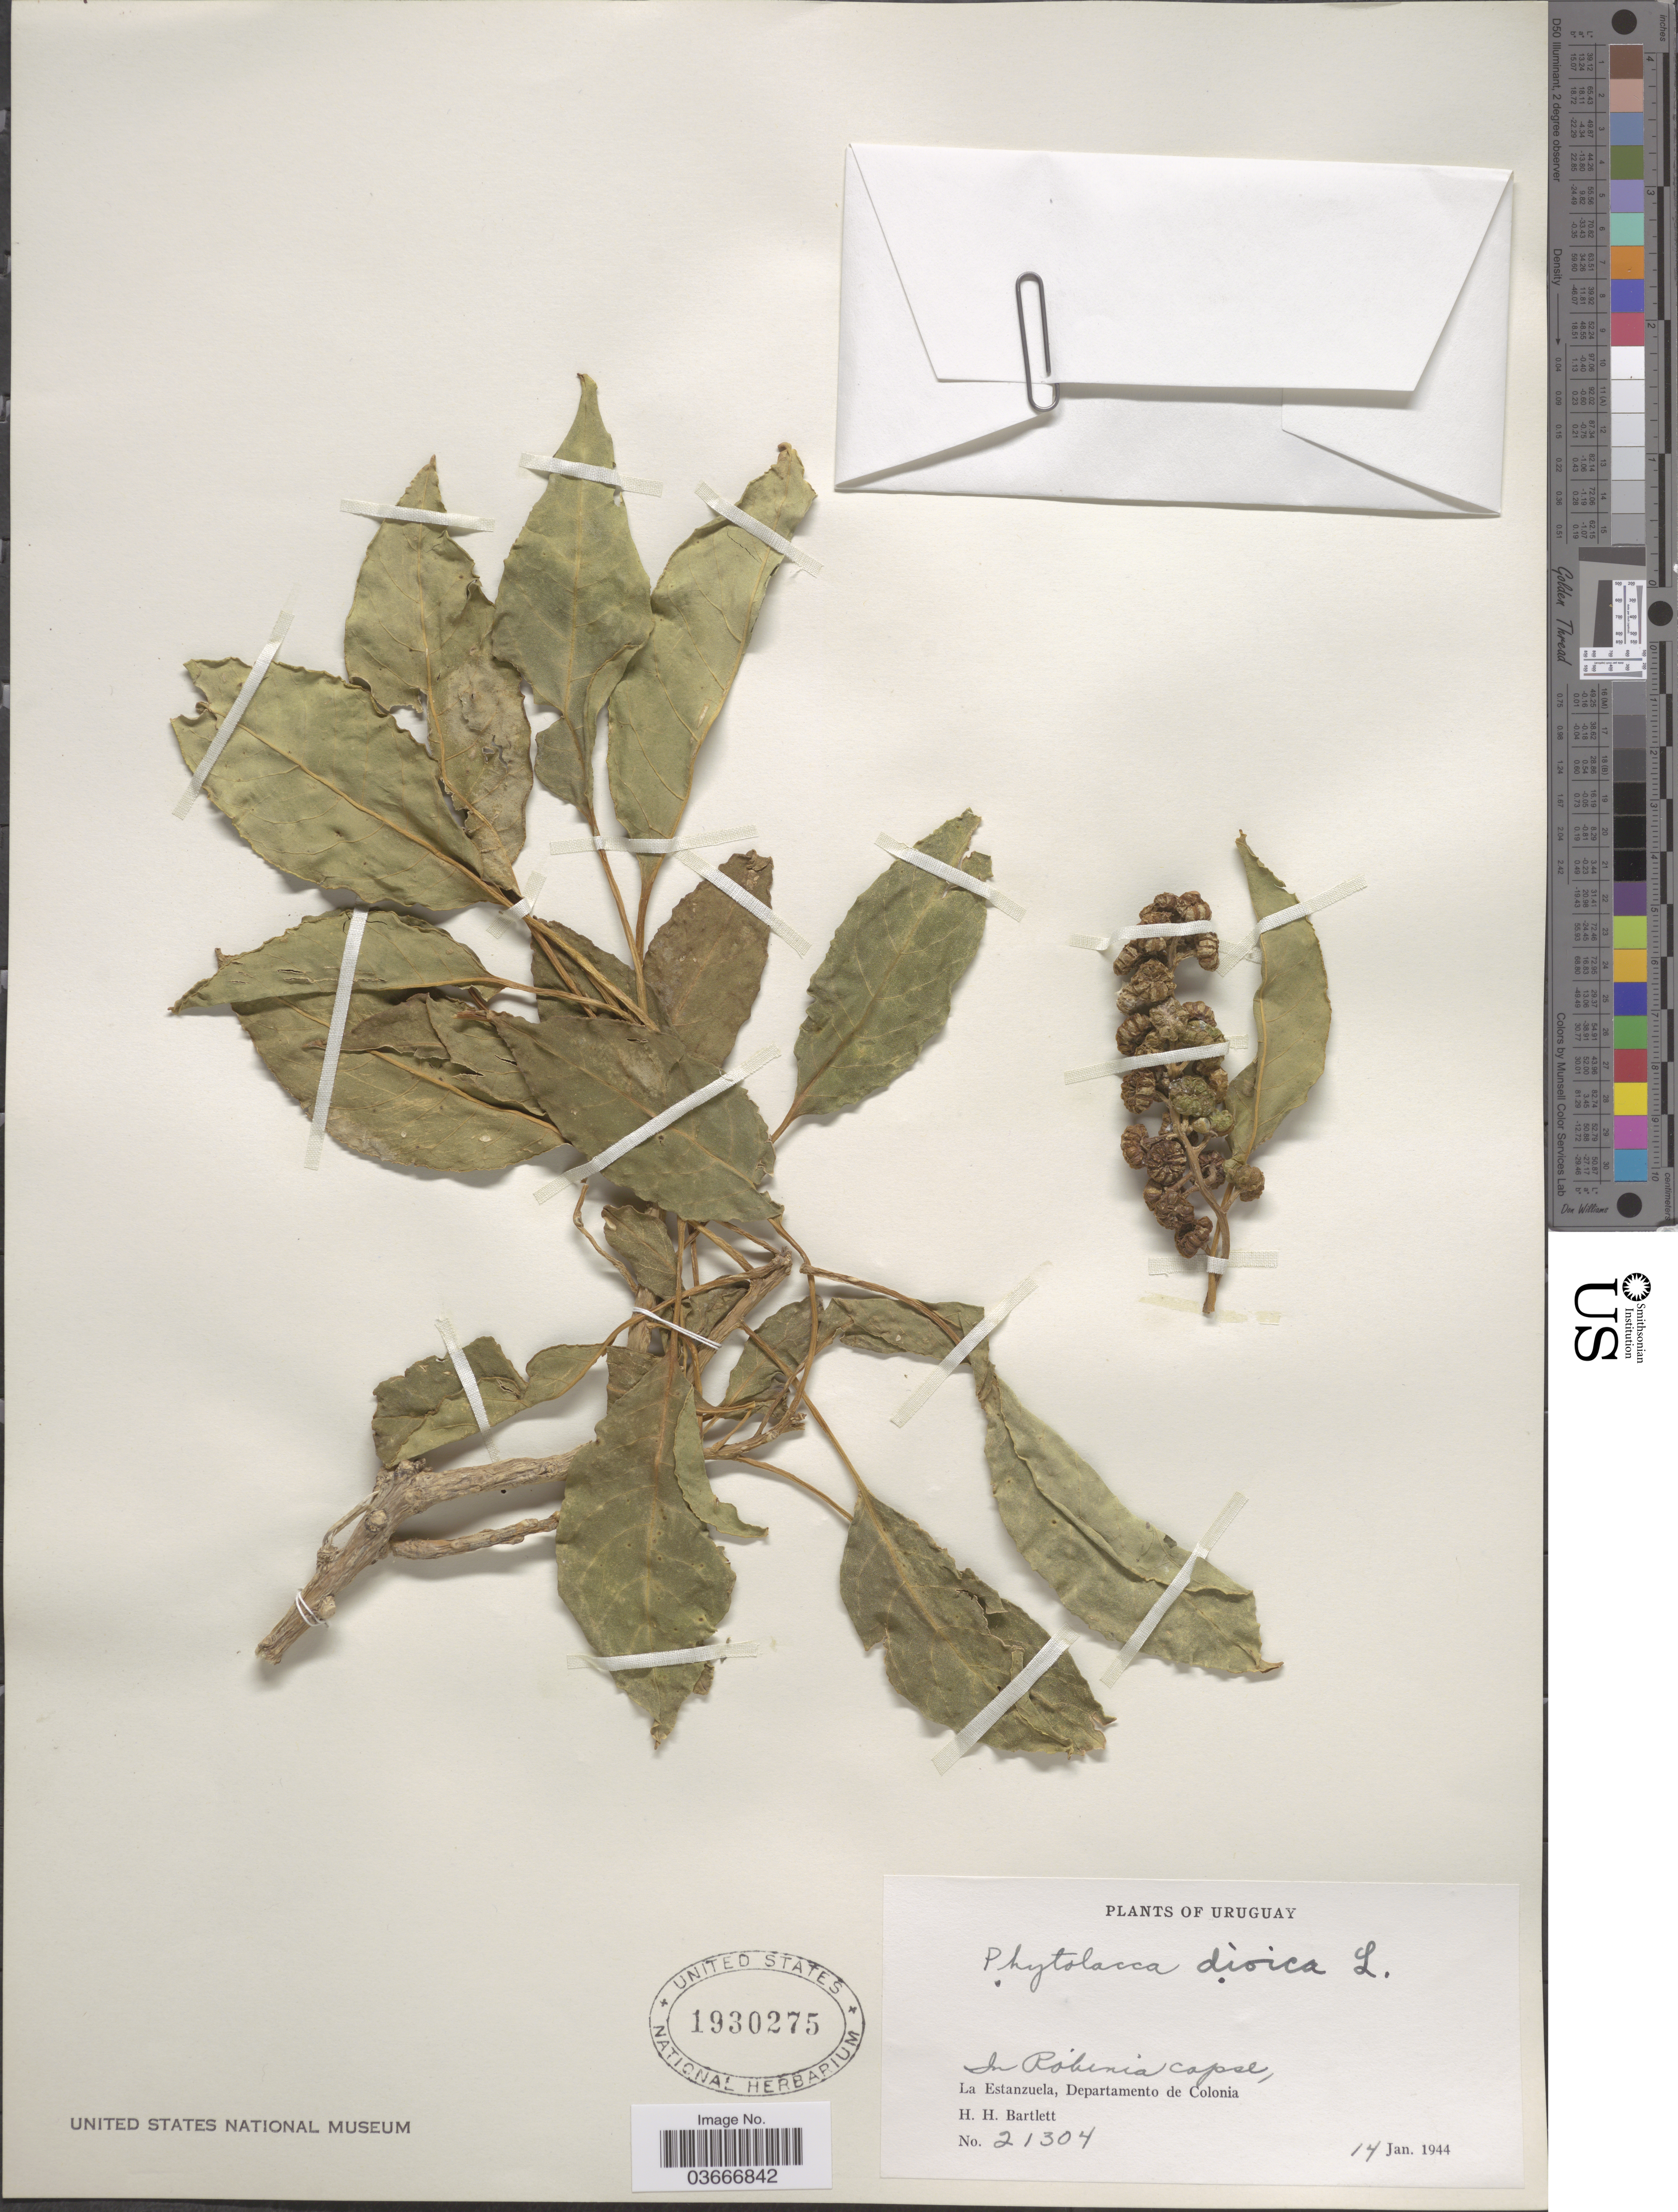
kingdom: Plantae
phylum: Tracheophyta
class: Magnoliopsida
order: Caryophyllales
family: Phytolaccaceae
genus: Phytolacca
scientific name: Phytolacca dioica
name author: L.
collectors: H. H. Bartlett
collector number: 21304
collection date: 1944-01-14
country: Uruguay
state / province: Colonia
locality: In Robinia copse, La Estanzuela, Departamento de Colonia.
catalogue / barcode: US 1930275